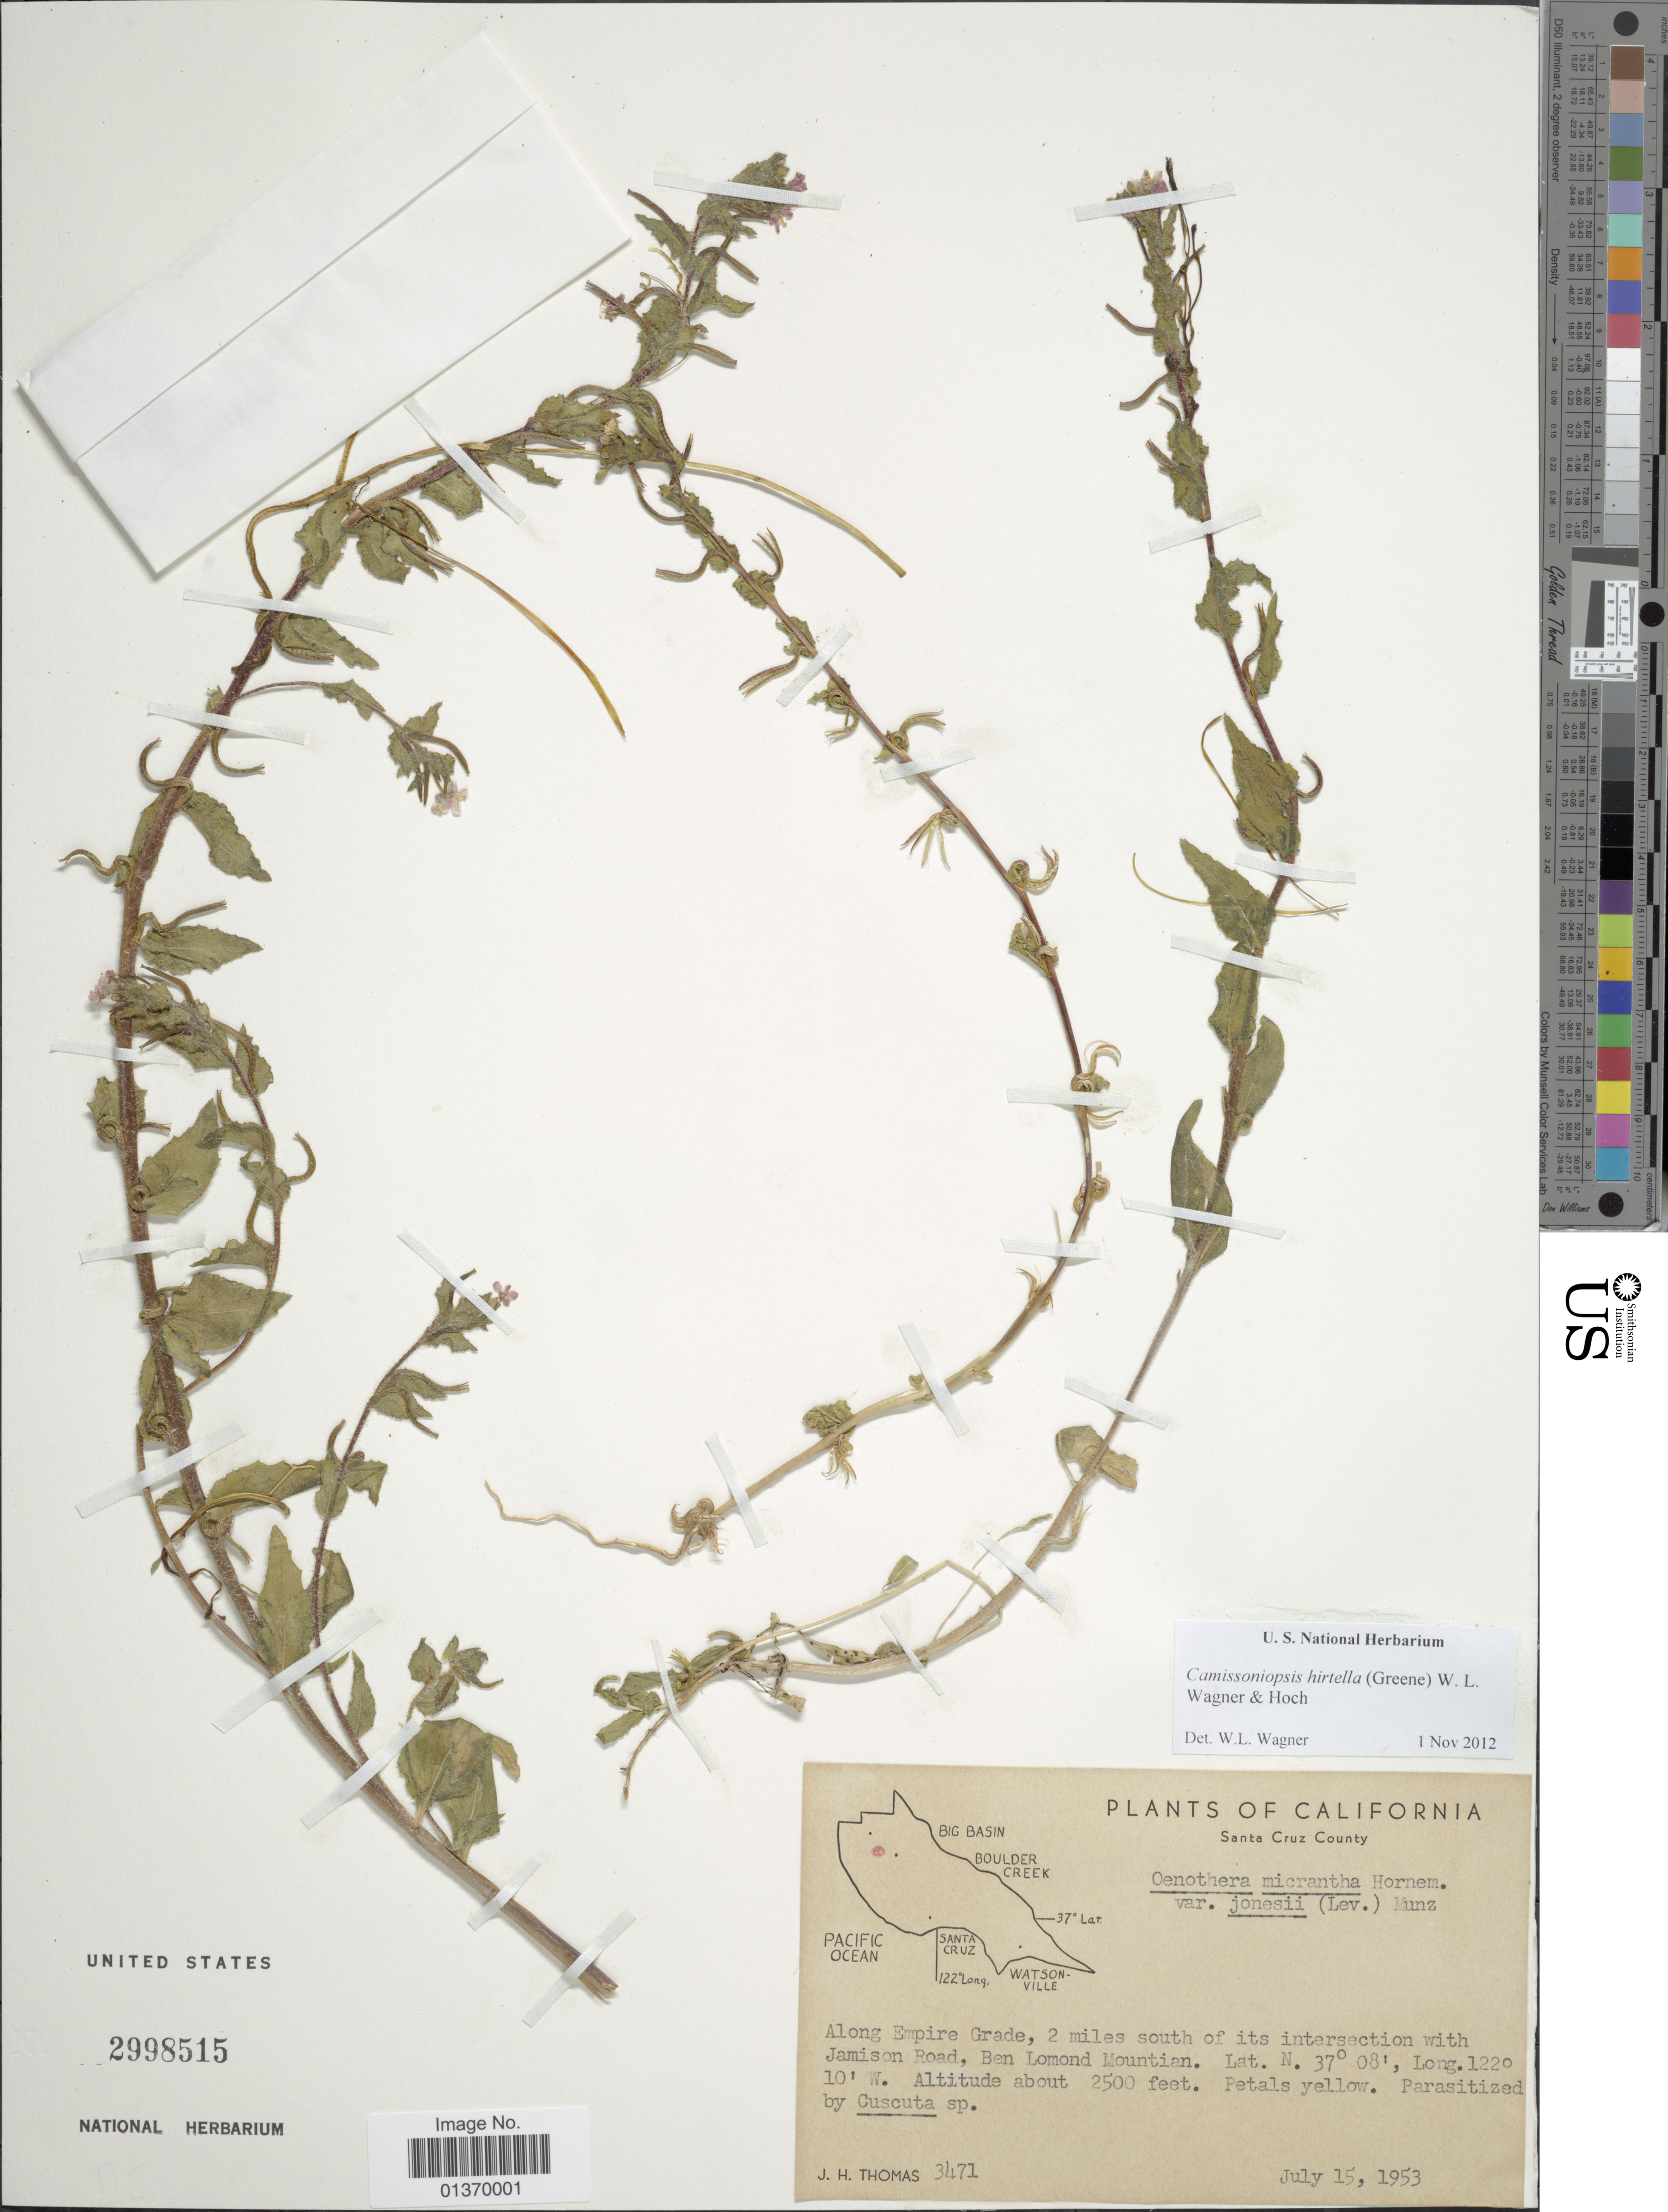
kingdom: Plantae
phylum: Tracheophyta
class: Magnoliopsida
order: Myrtales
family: Onagraceae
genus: Camissoniopsis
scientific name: Camissoniopsis hirtella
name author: (Greene) W.L. Wagner & Hoch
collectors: J. H. Thomas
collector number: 3471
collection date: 1953-07-15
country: United States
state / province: California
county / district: Santa Cruz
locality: Santa Cruz County, Along Empire Grade, 2 miles south of its intersection with Jamison Road, Ben Lomond Mountain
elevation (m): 762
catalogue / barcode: US 2998515